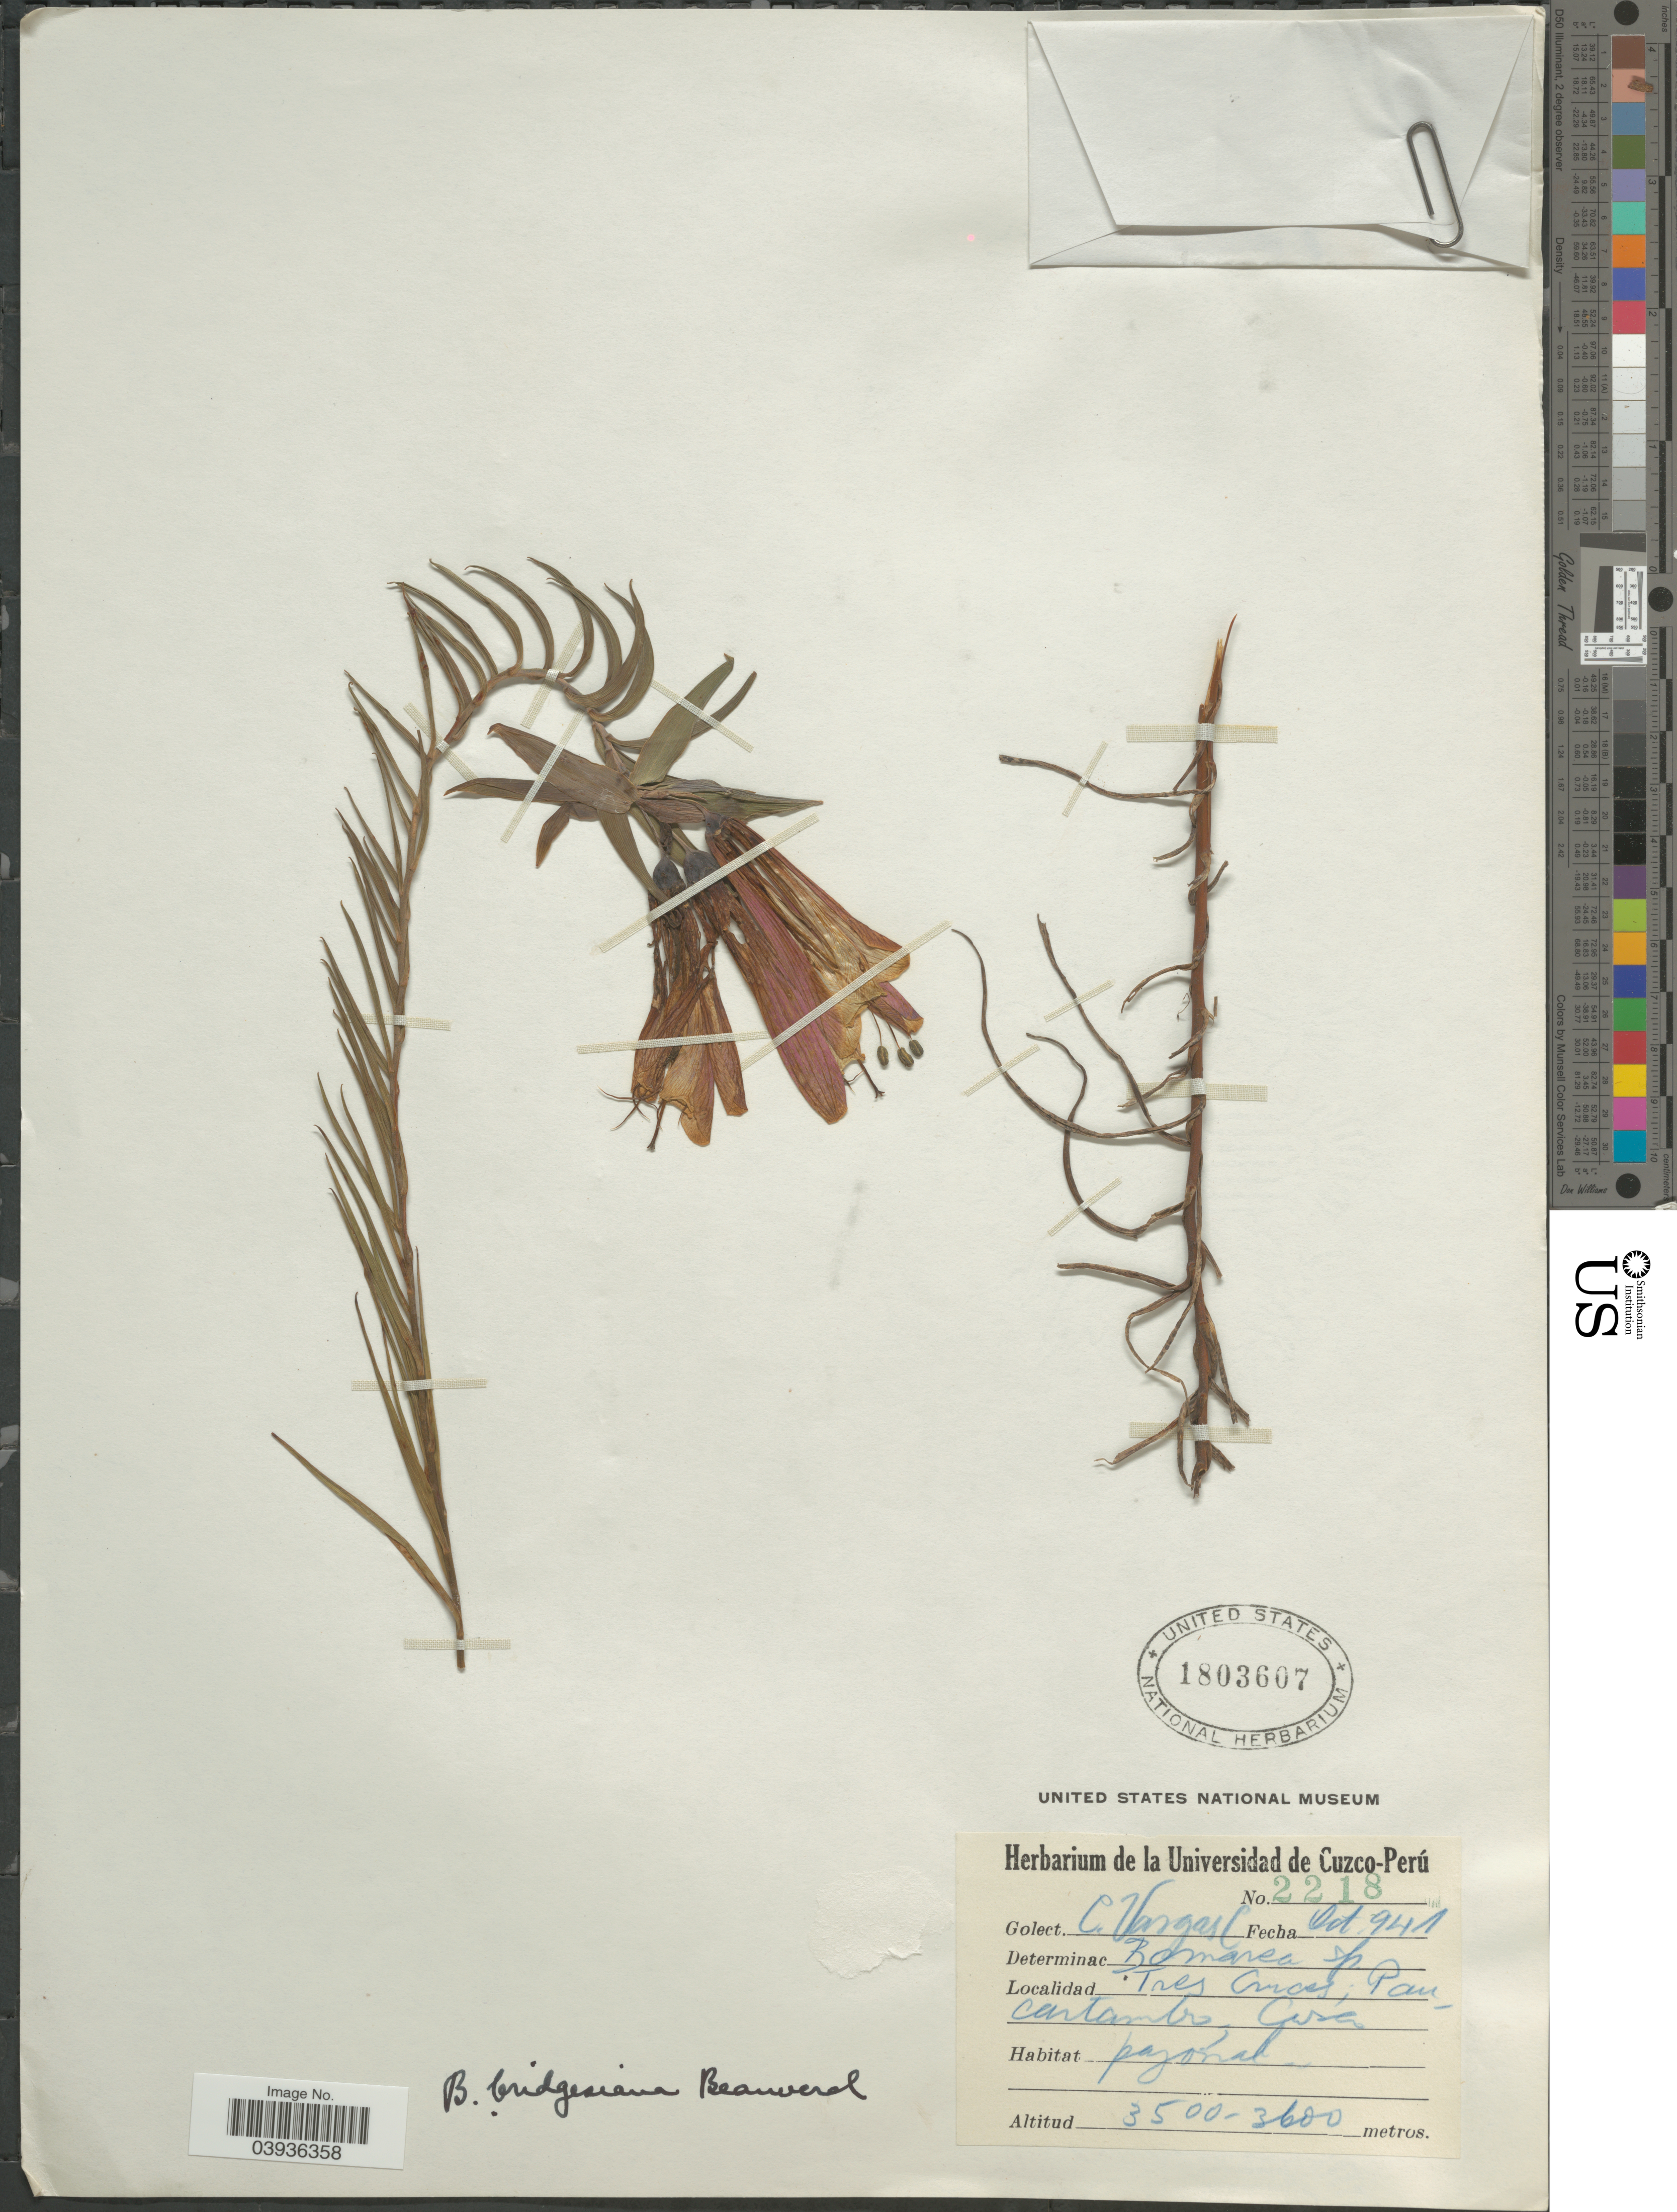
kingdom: Plantae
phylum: Tracheophyta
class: Liliopsida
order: Liliales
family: Alstroemeriaceae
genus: Bomarea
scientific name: Bomarea bridgesiana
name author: Beauverd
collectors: C. Vargas Calderón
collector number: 2218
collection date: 1941-10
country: Peru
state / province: Cusco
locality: Tres Cruces; Paucartambo. Cuzco.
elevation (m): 3500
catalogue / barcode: US 1803607